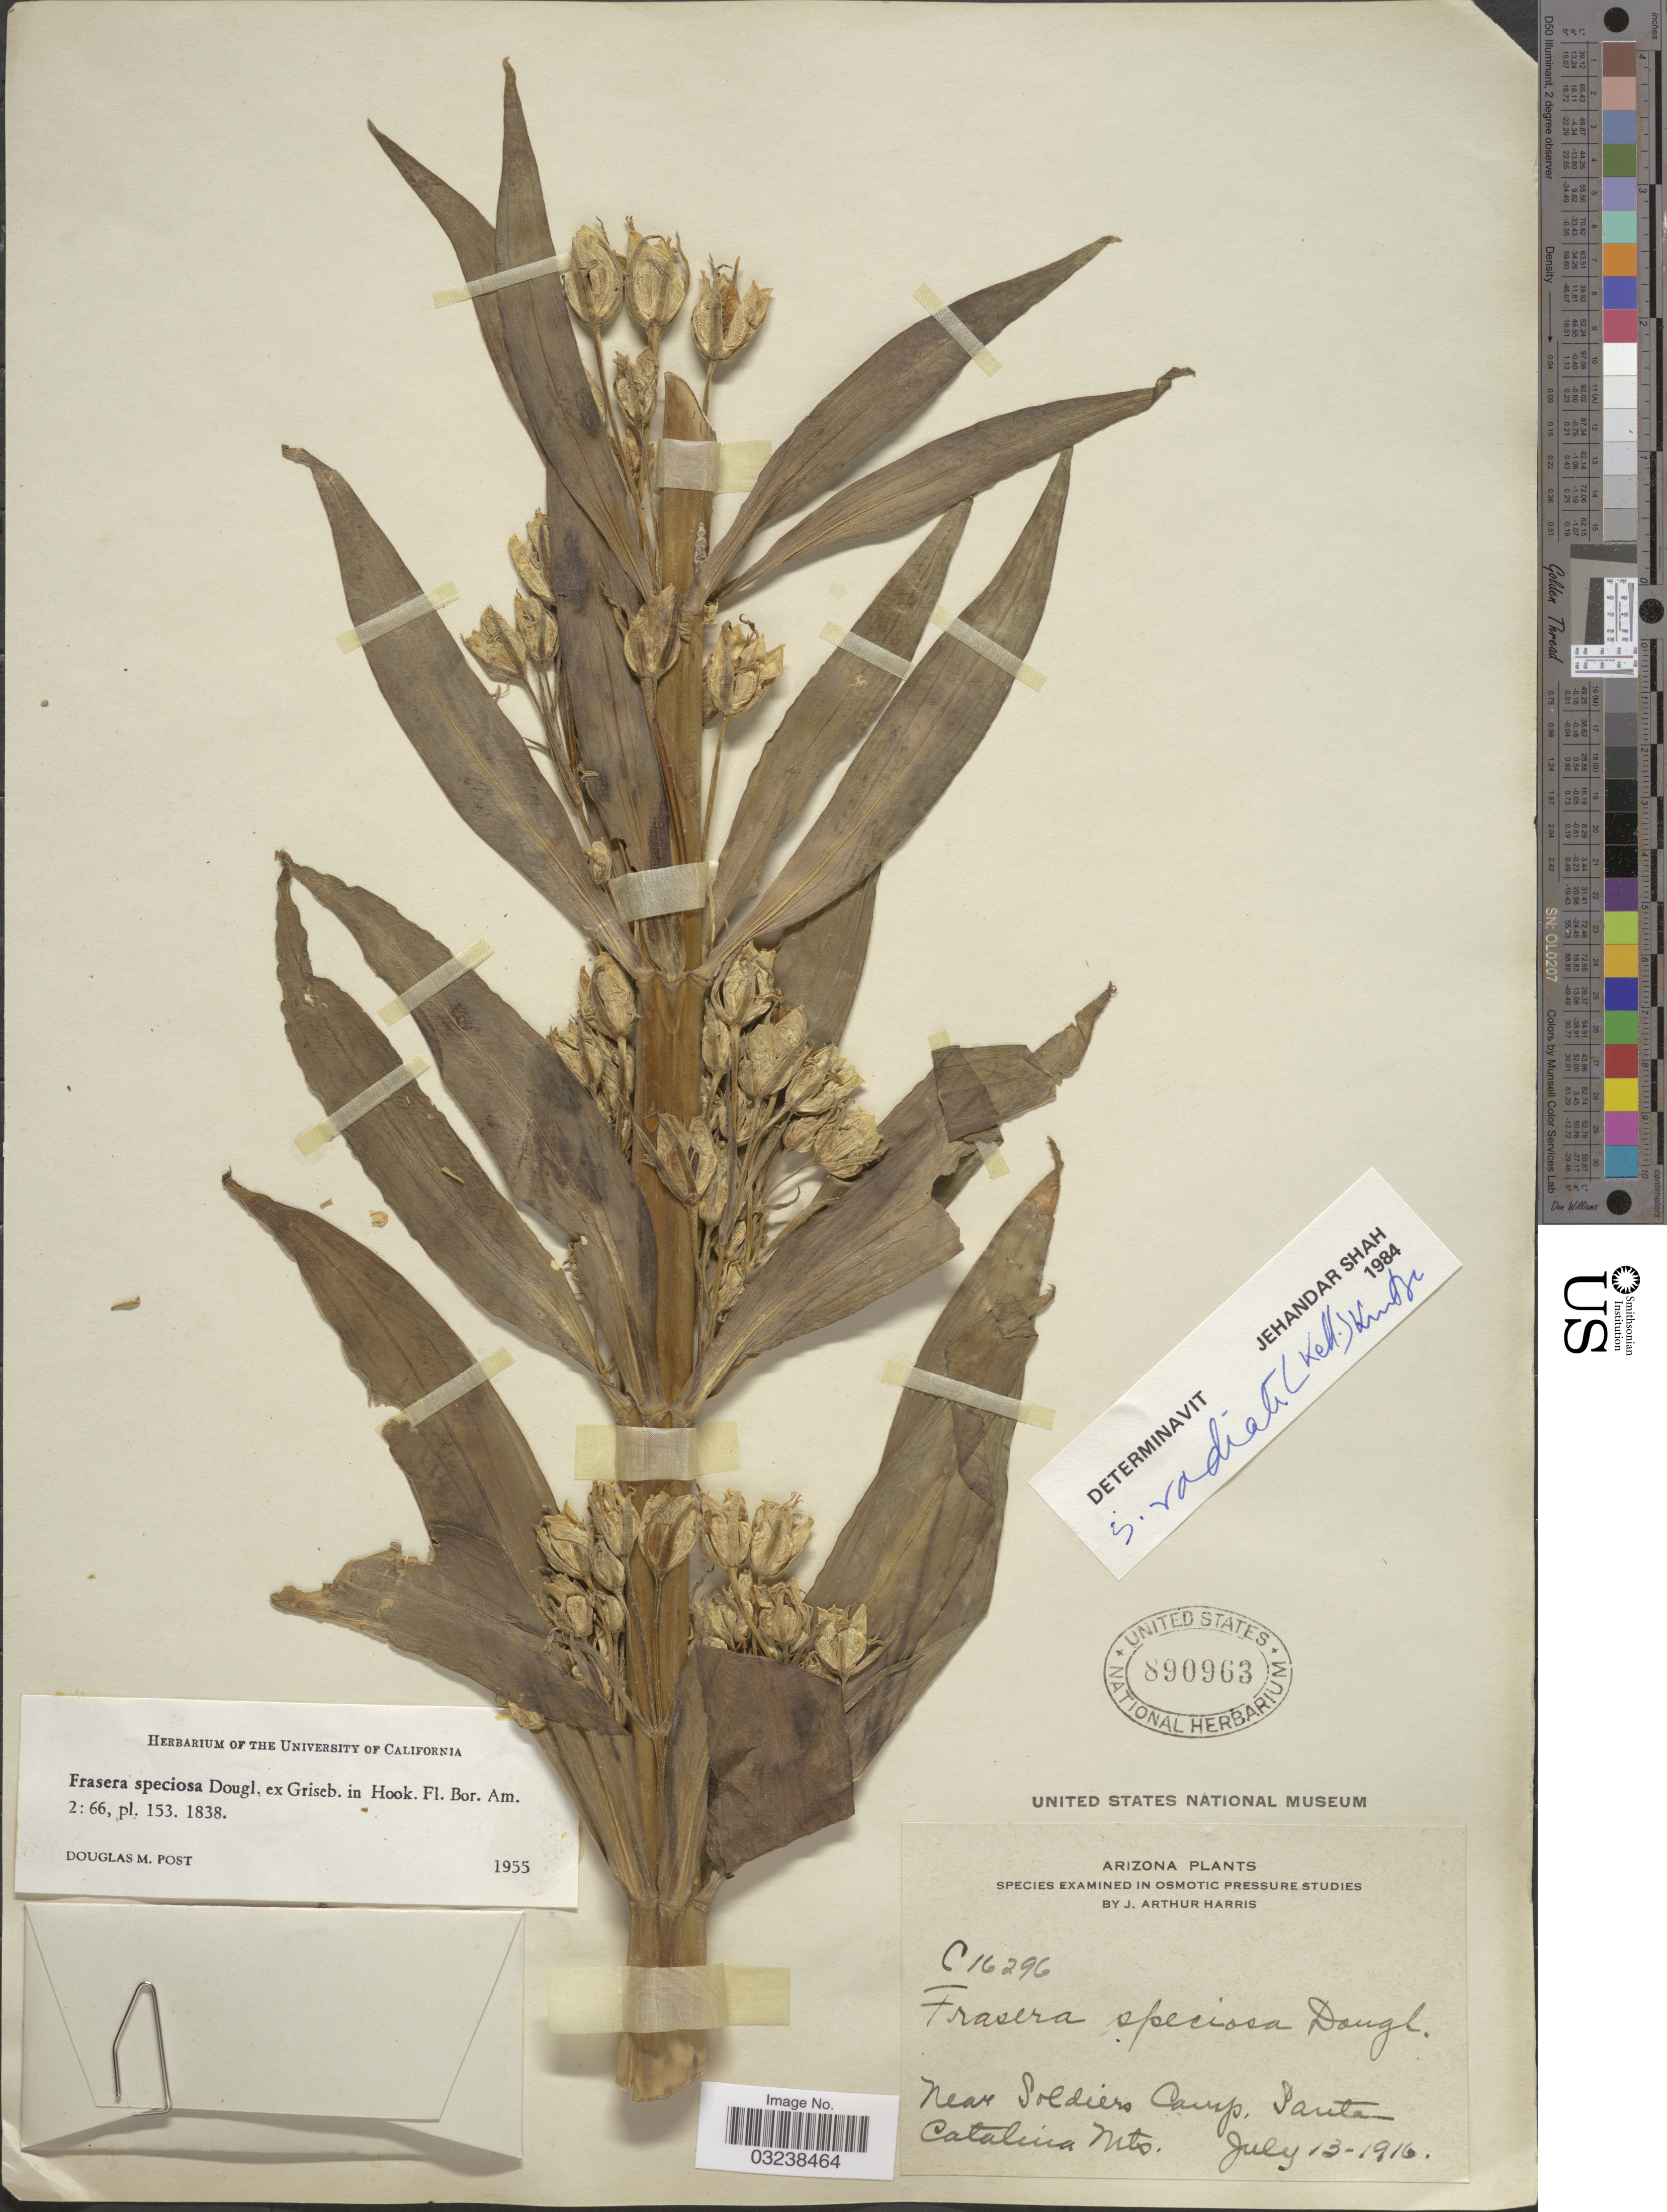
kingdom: Plantae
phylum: Tracheophyta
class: Magnoliopsida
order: Gentianales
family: Gentianaceae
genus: Swertia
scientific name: Swertia radiata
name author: (Kellogg) Kuntze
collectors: J. A. Harris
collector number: C16296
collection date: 1916-07-13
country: United States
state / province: Arizona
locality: Near Soldiers Camp, Santa Catalina Mts.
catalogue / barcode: US 890963